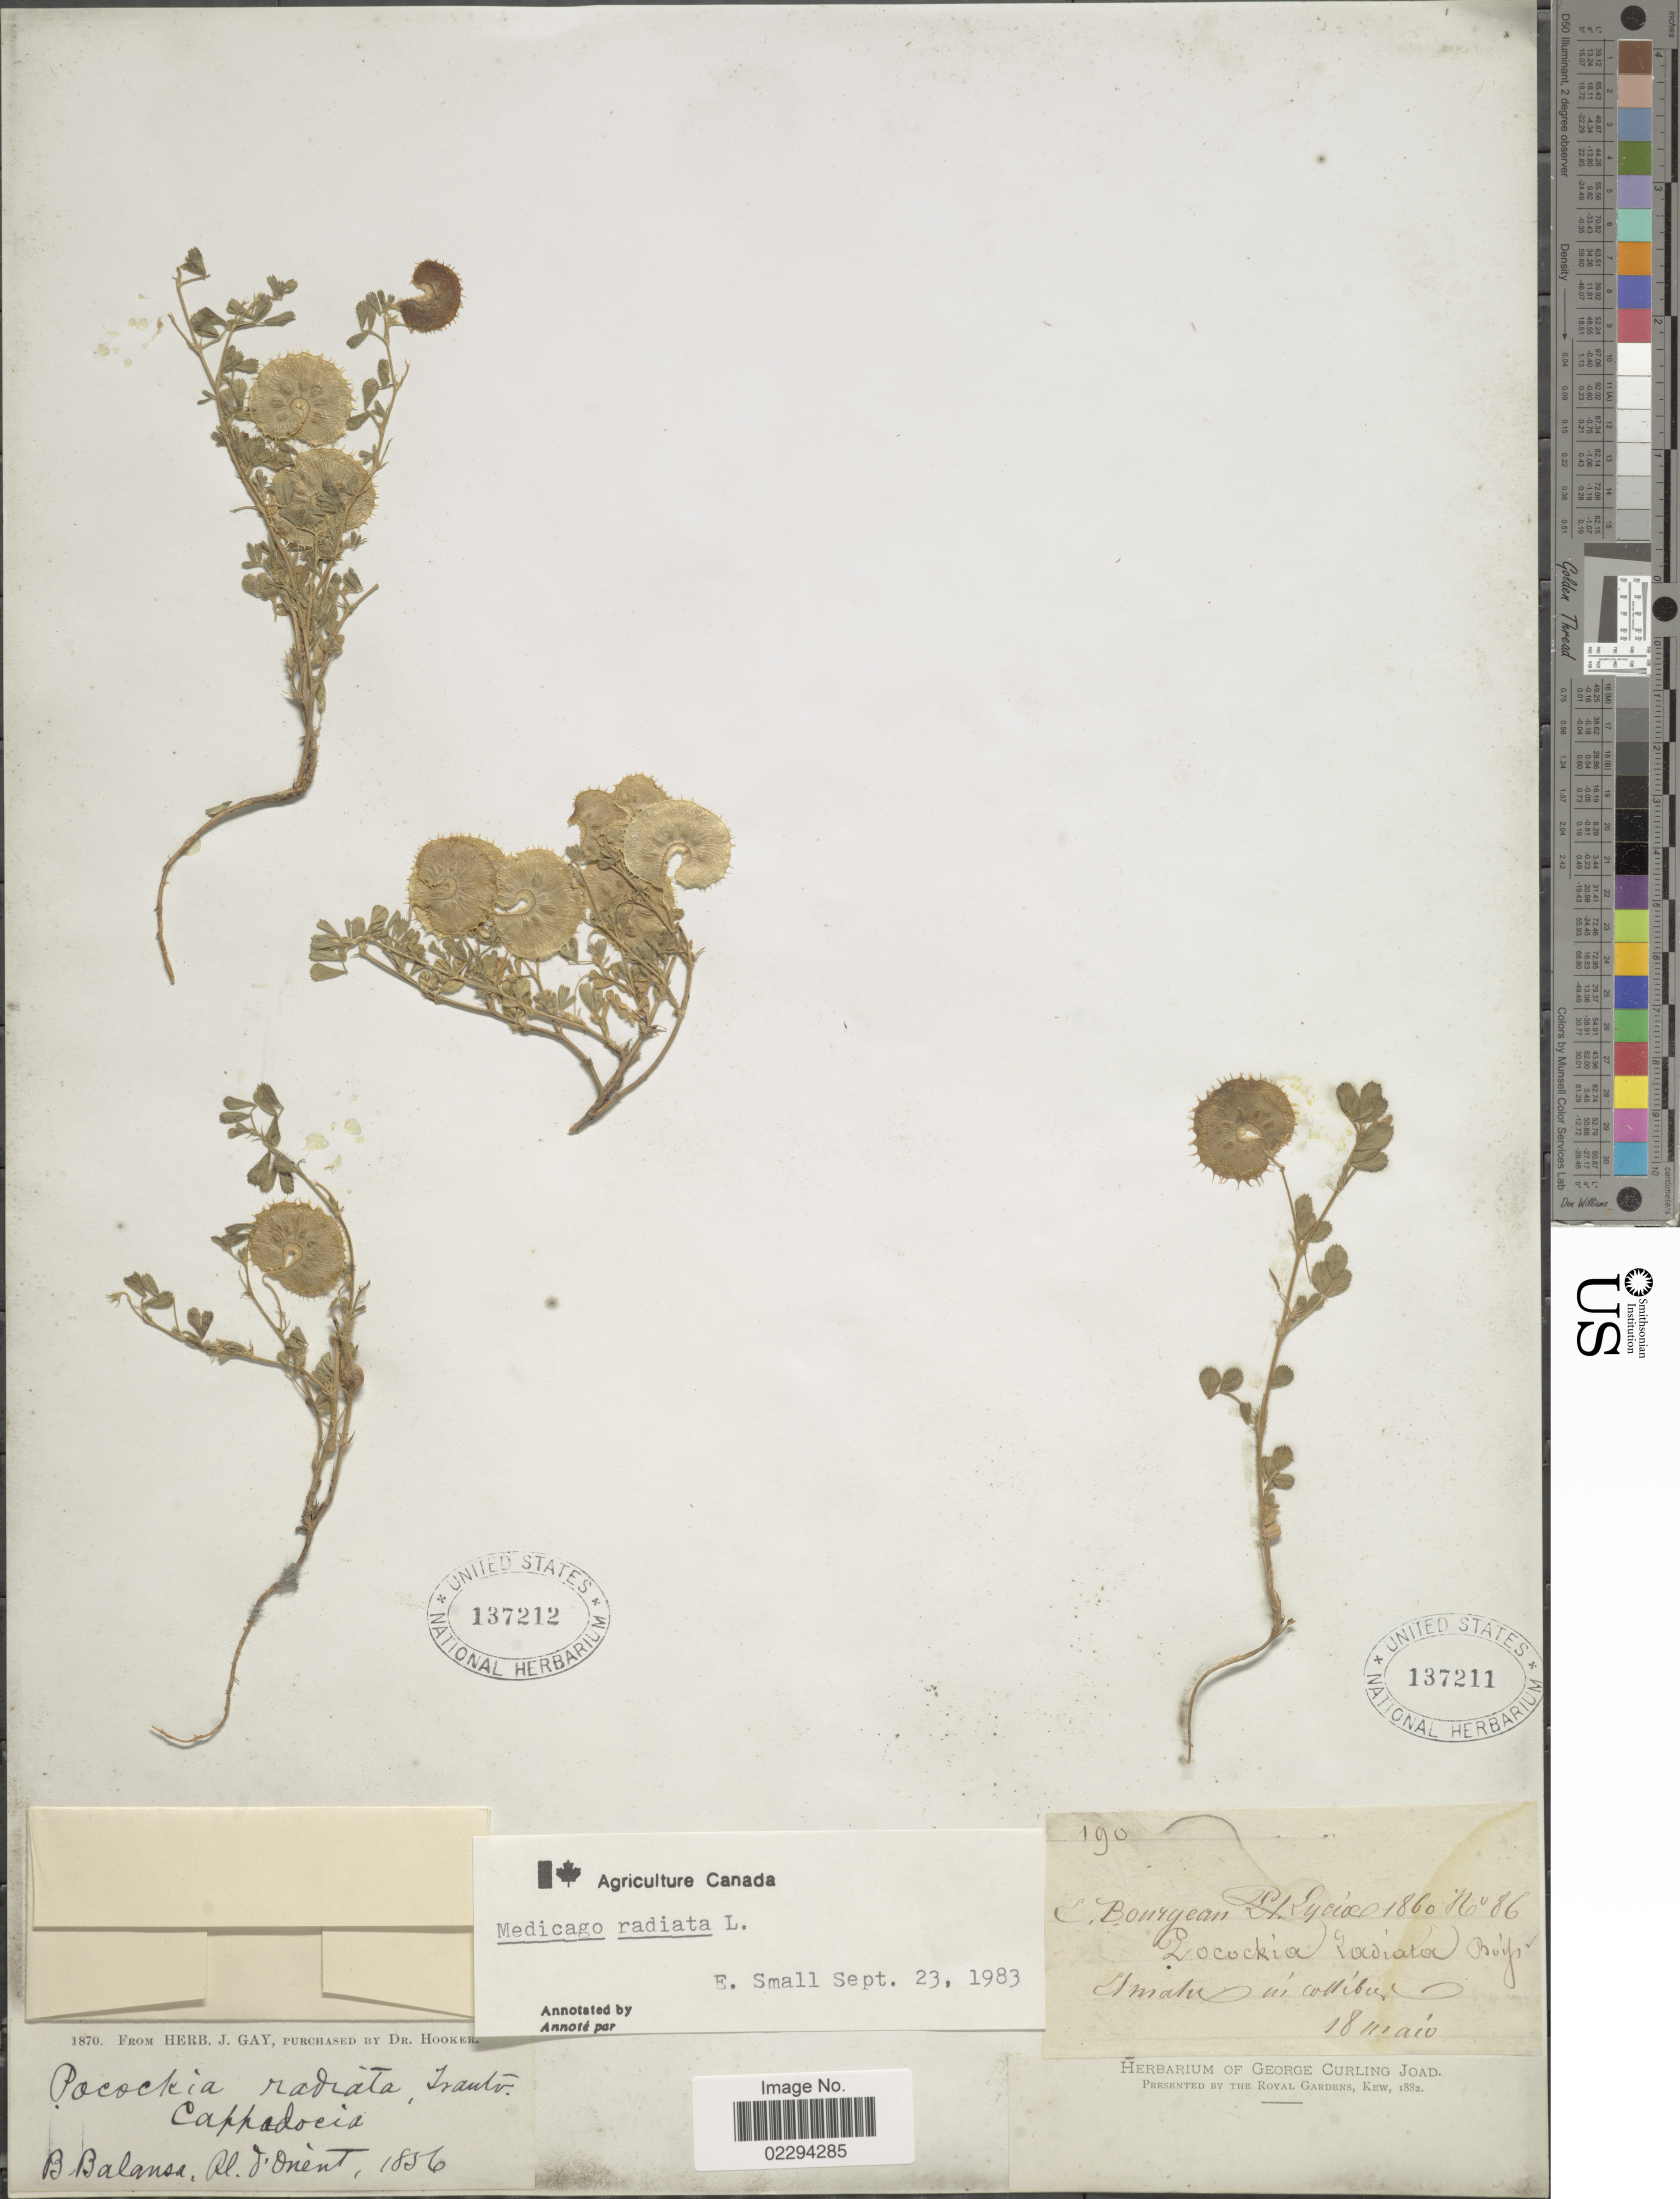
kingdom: Plantae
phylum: Tracheophyta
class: Magnoliopsida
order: Fabales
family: Fabaceae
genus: Medicago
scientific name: Medicago radiata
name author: L.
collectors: E. Bourgeau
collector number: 86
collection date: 1860-05-18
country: Turkey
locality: Pl. Lyciae, Elmalu in collibus.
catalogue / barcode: US 137211-2